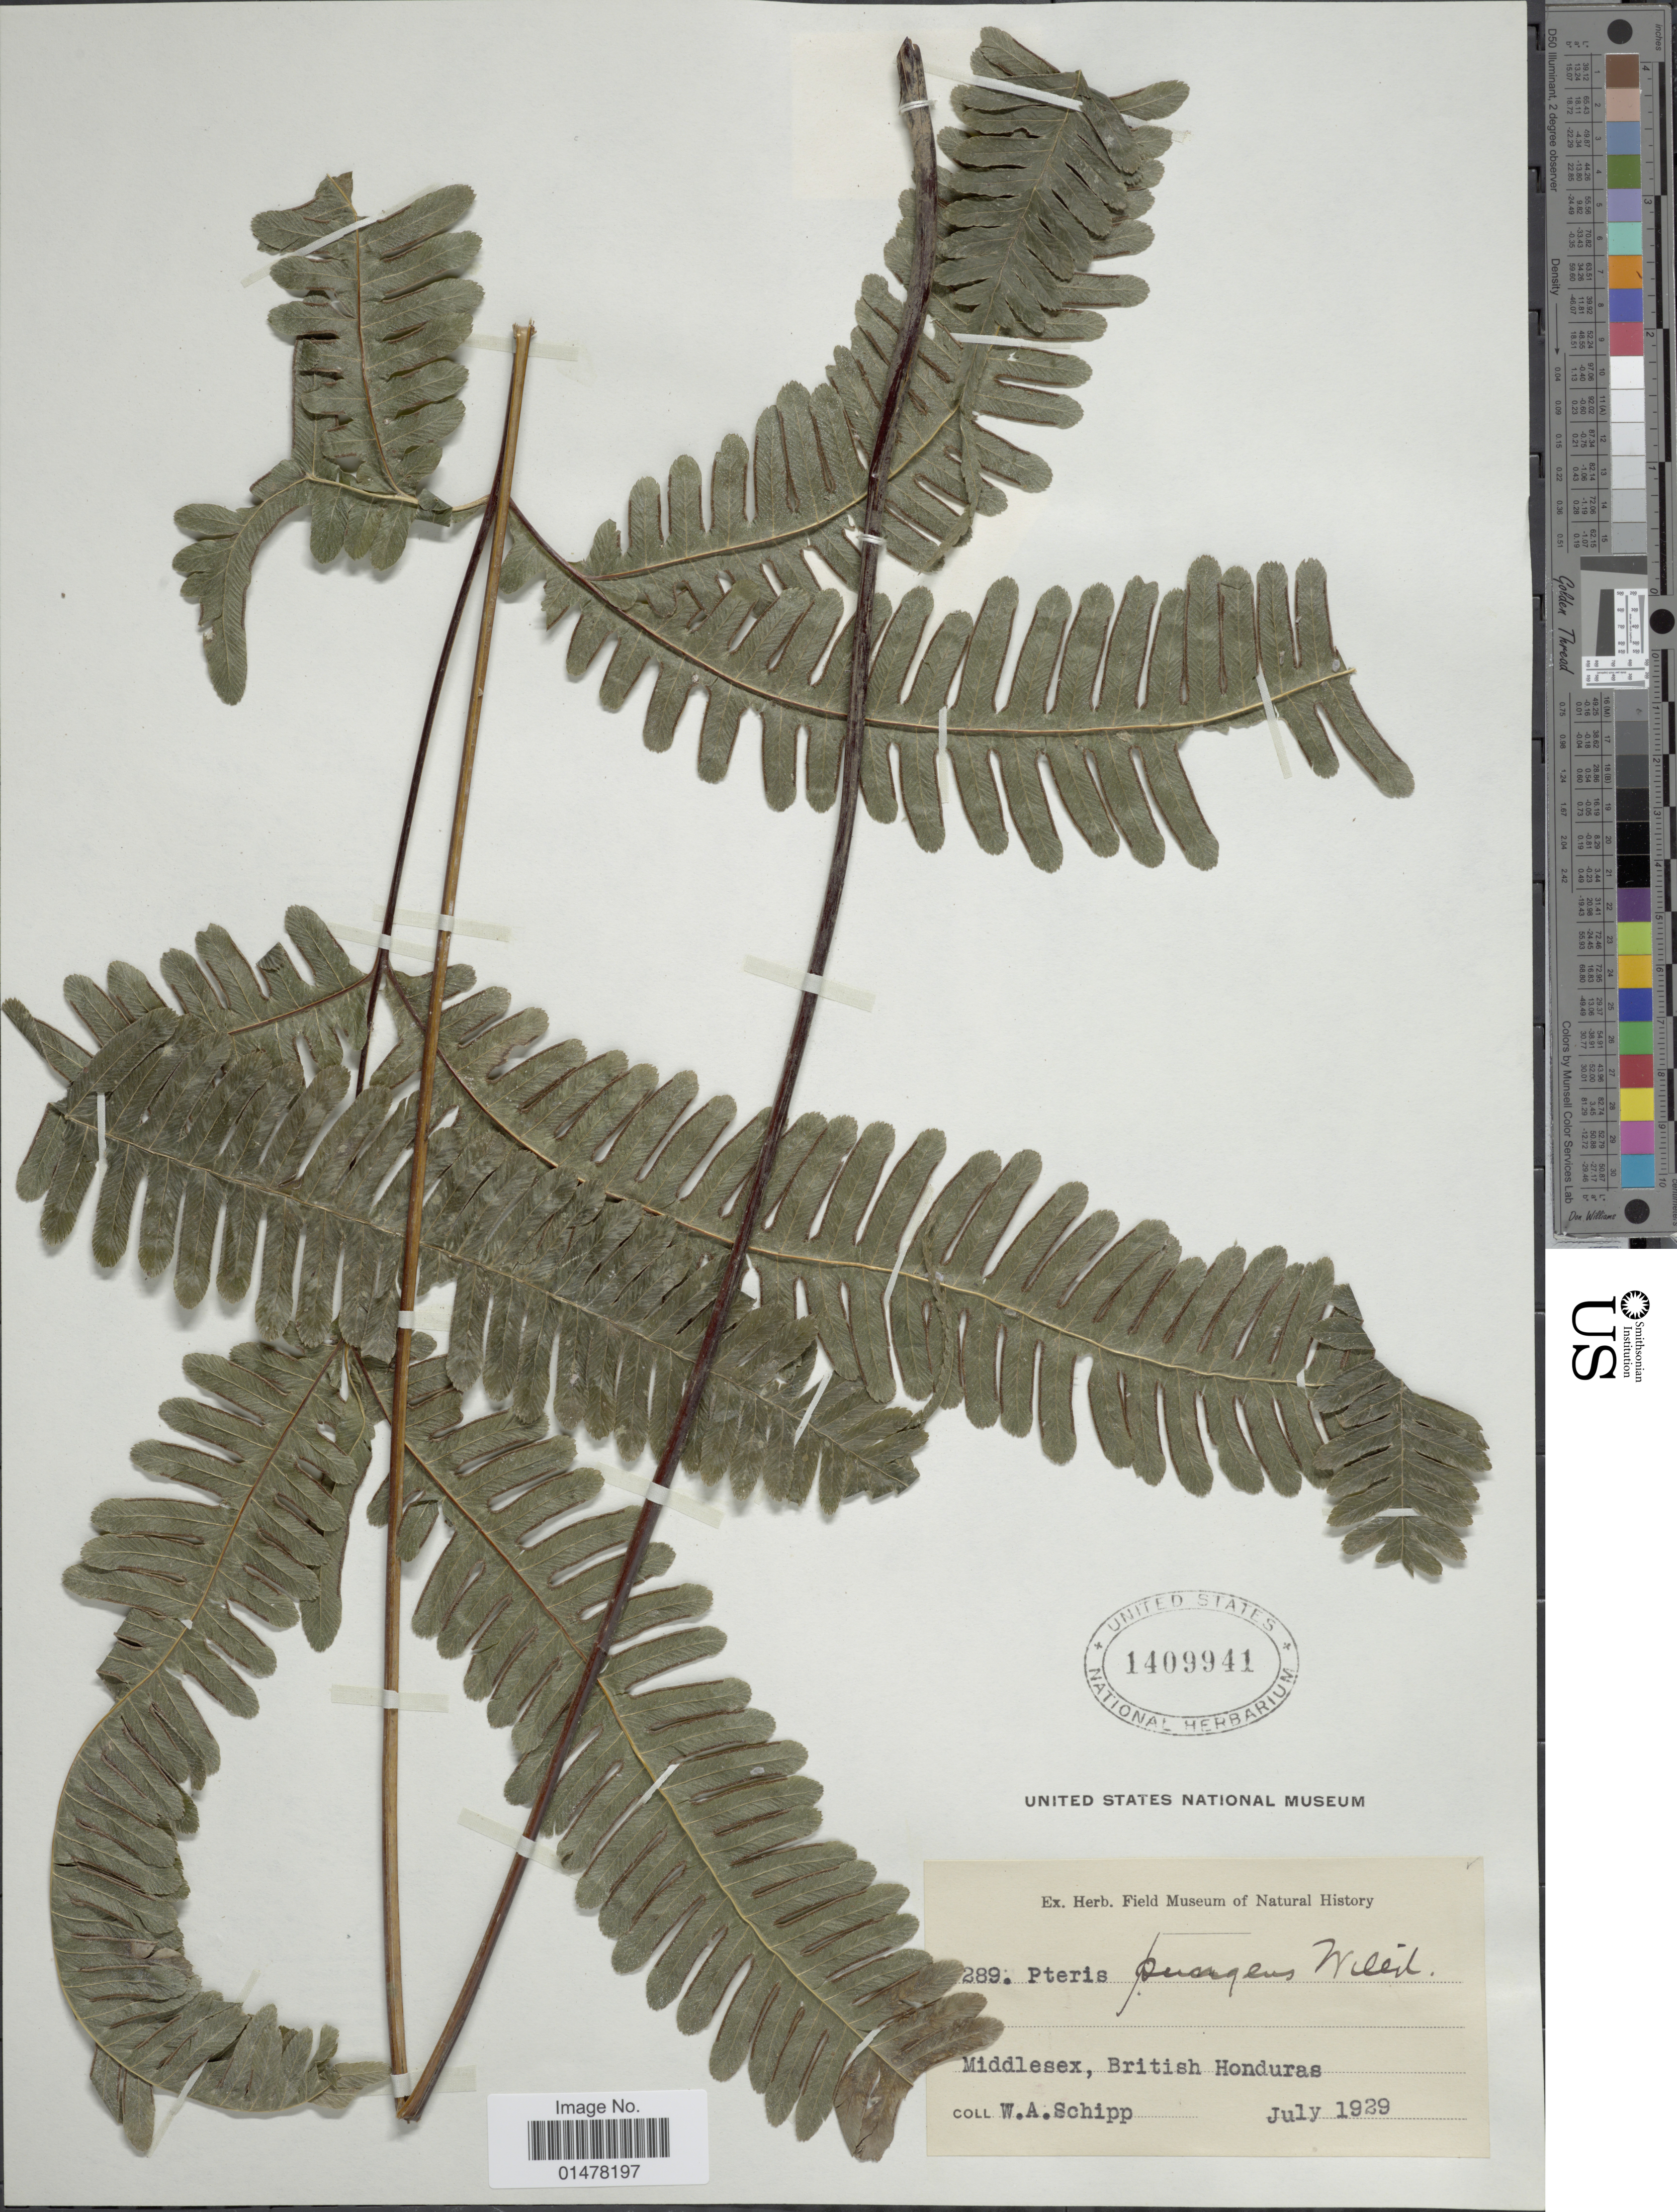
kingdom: Plantae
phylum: Tracheophyta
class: Polypodiopsida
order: Polypodiales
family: Pteridaceae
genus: Pteris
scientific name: Pteris pungens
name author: Willd.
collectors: W. Schipp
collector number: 289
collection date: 1929-07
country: Belize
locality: Middlesex, British Honduras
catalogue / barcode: US 1409941